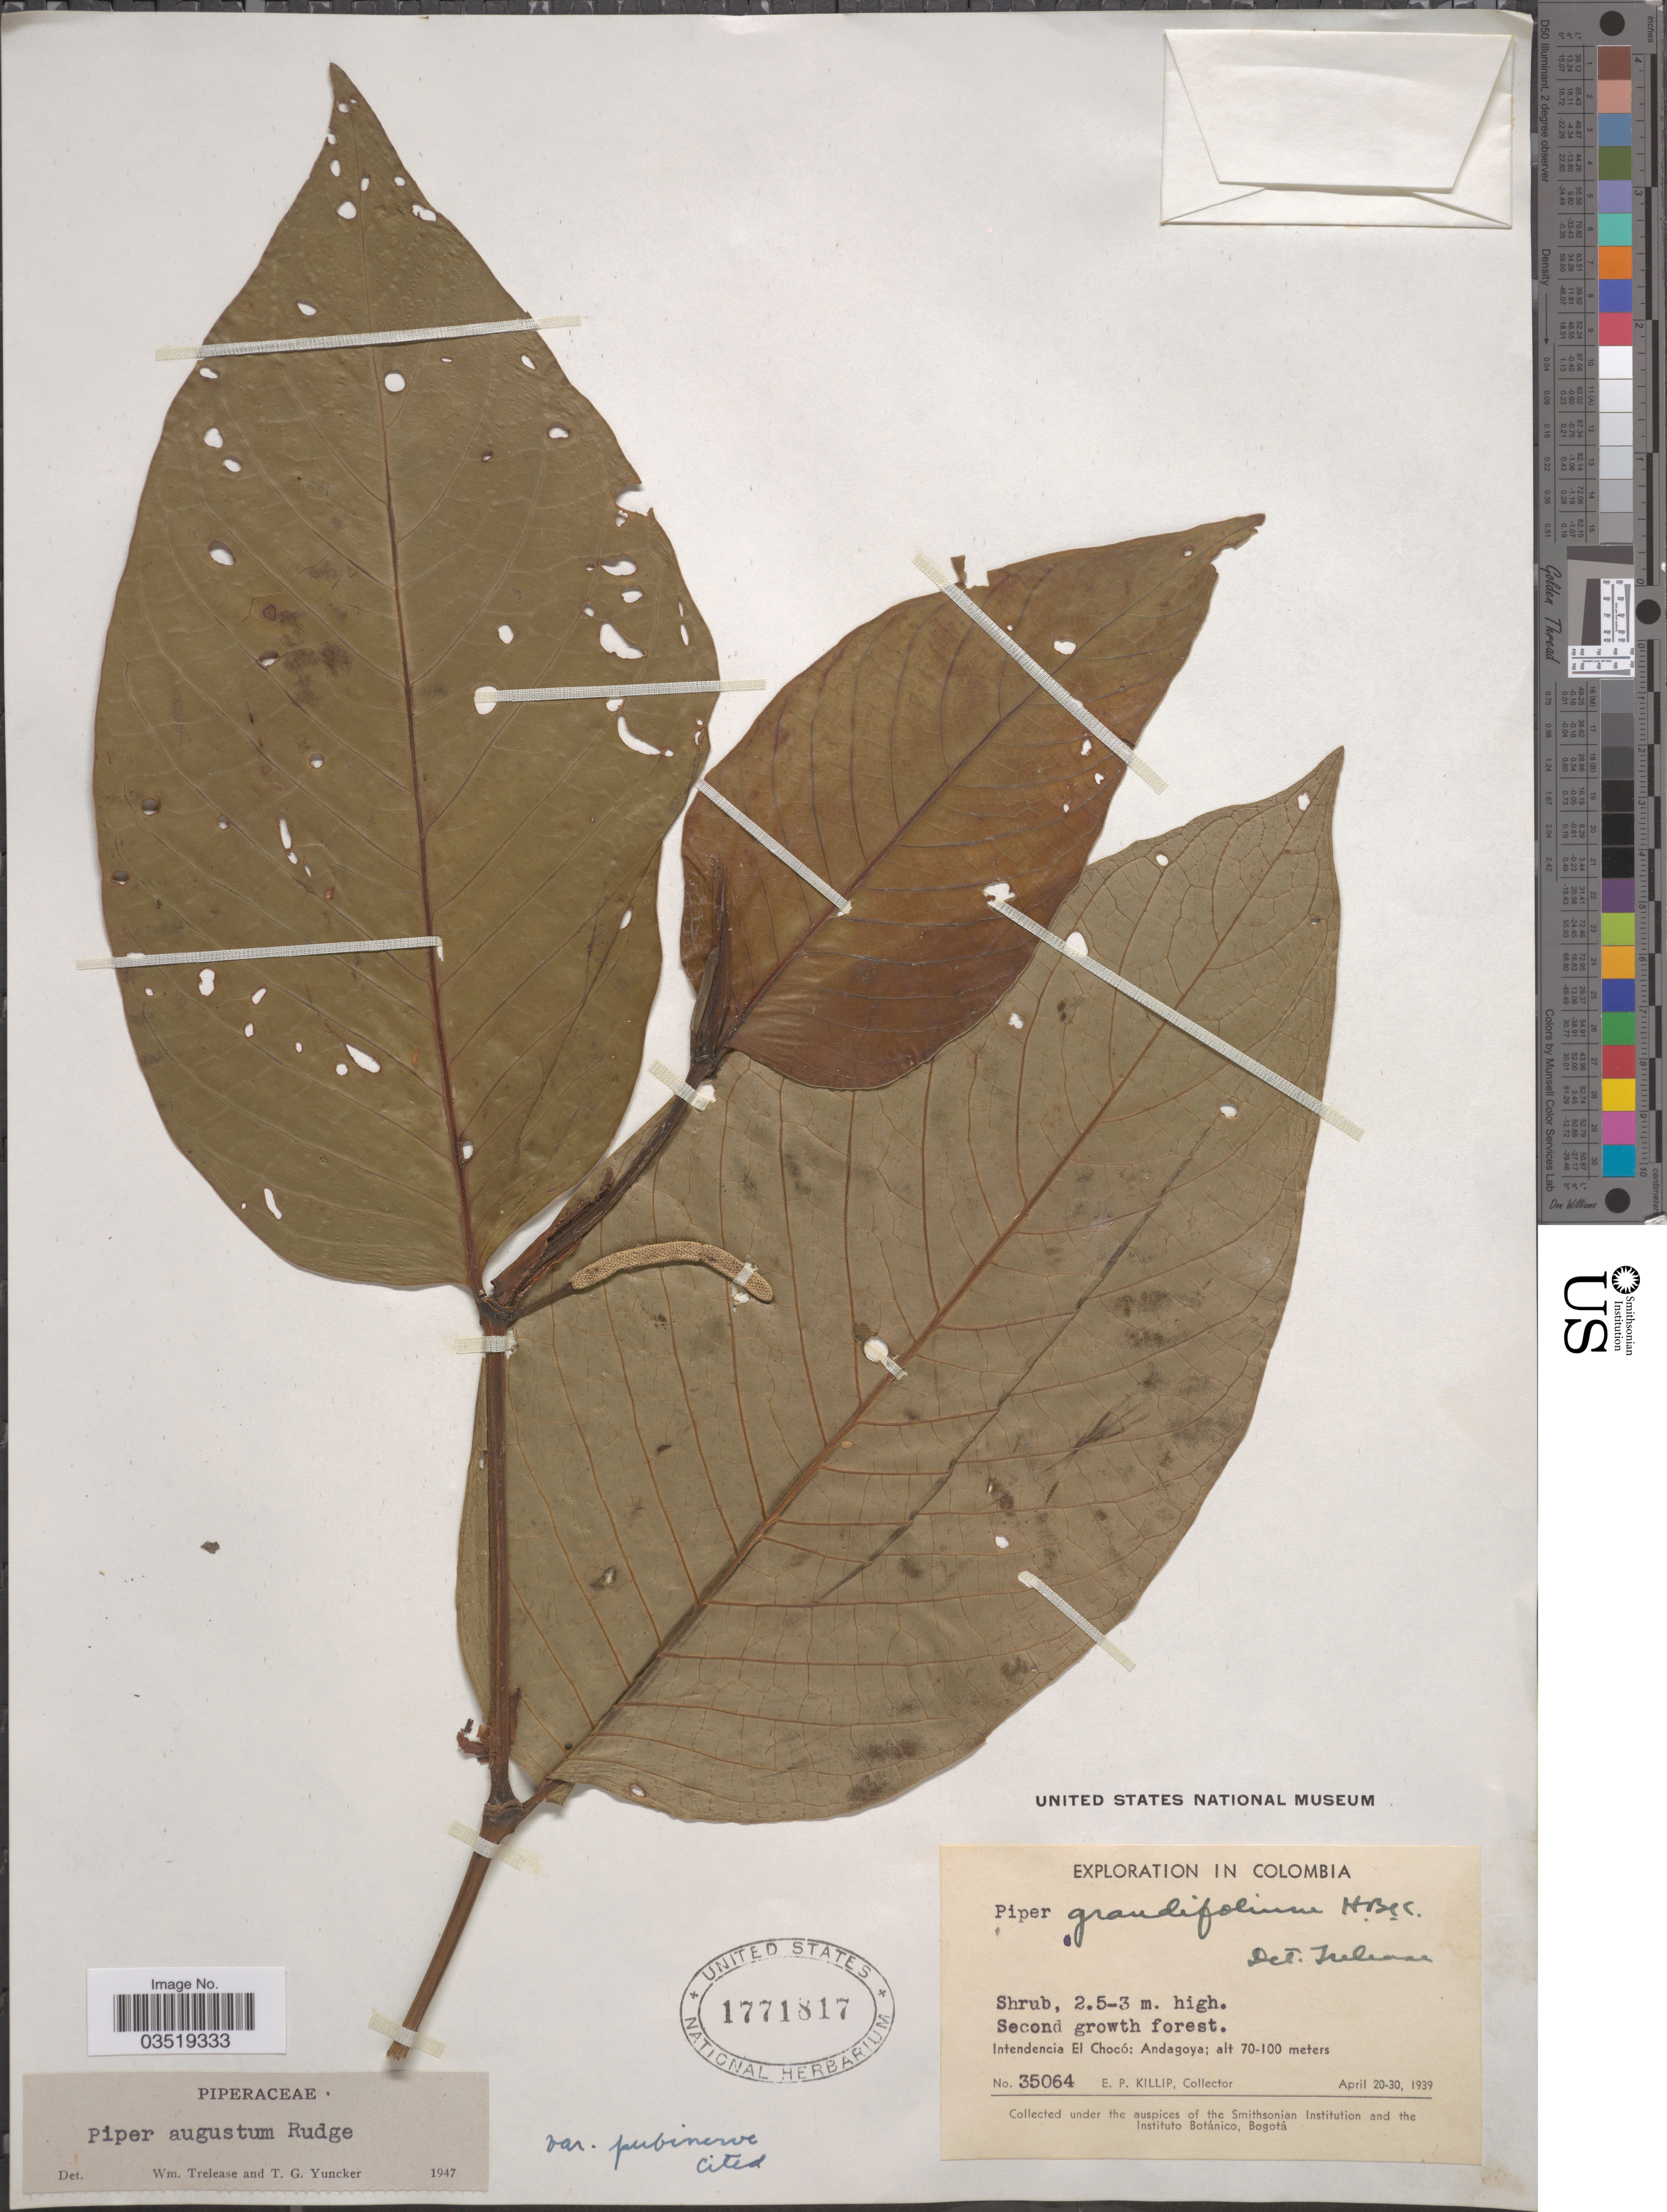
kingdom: Plantae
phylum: Tracheophyta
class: Magnoliopsida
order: Piperales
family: Piperaceae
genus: Piper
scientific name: Piper augustum var. pubinerve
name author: Trel. & Yunck.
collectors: E. P. Killip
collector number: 35064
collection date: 1939-04-20/1939-04-30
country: Colombia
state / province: Chocó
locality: Intendencia El Chocó: Andagoya.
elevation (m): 70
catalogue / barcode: US 1771817